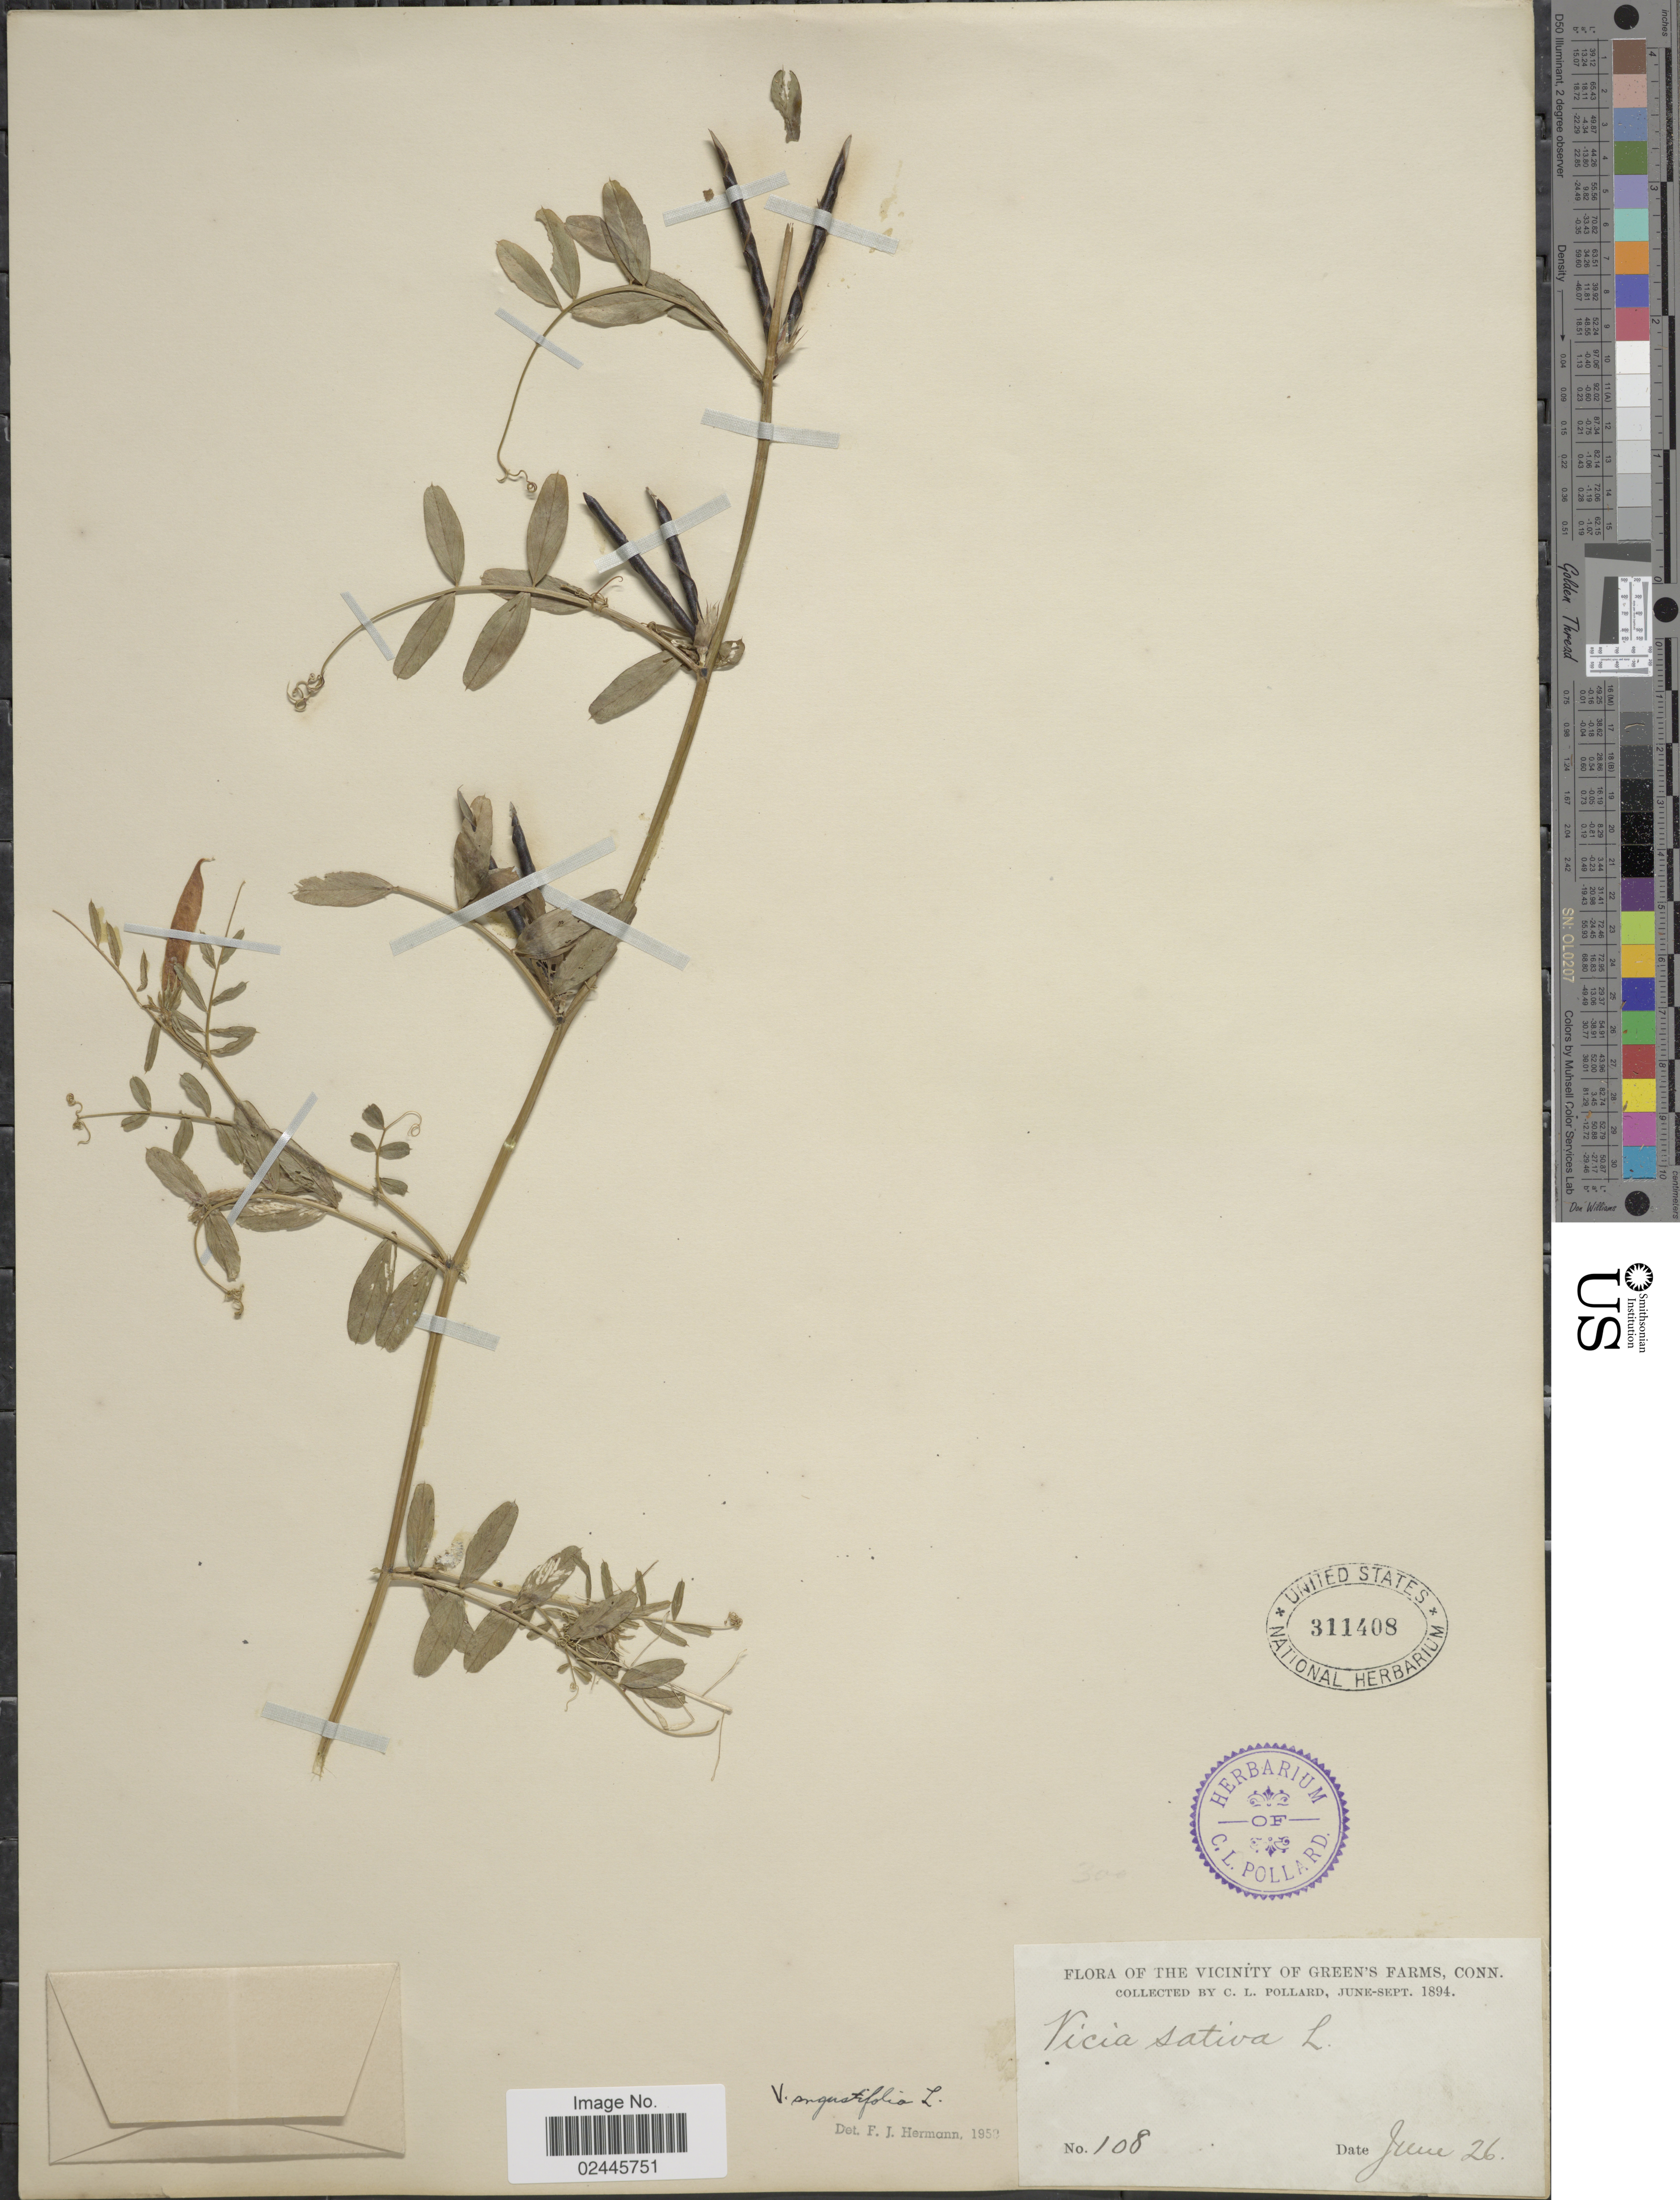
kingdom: Plantae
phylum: Tracheophyta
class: Magnoliopsida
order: Fabales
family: Fabaceae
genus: Vicia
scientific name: Vicia angustifolia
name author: L.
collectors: C. L. Pollard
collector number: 108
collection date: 1894-06-26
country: United States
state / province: Connecticut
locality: Vicinity of Green's Farms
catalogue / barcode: US 311408